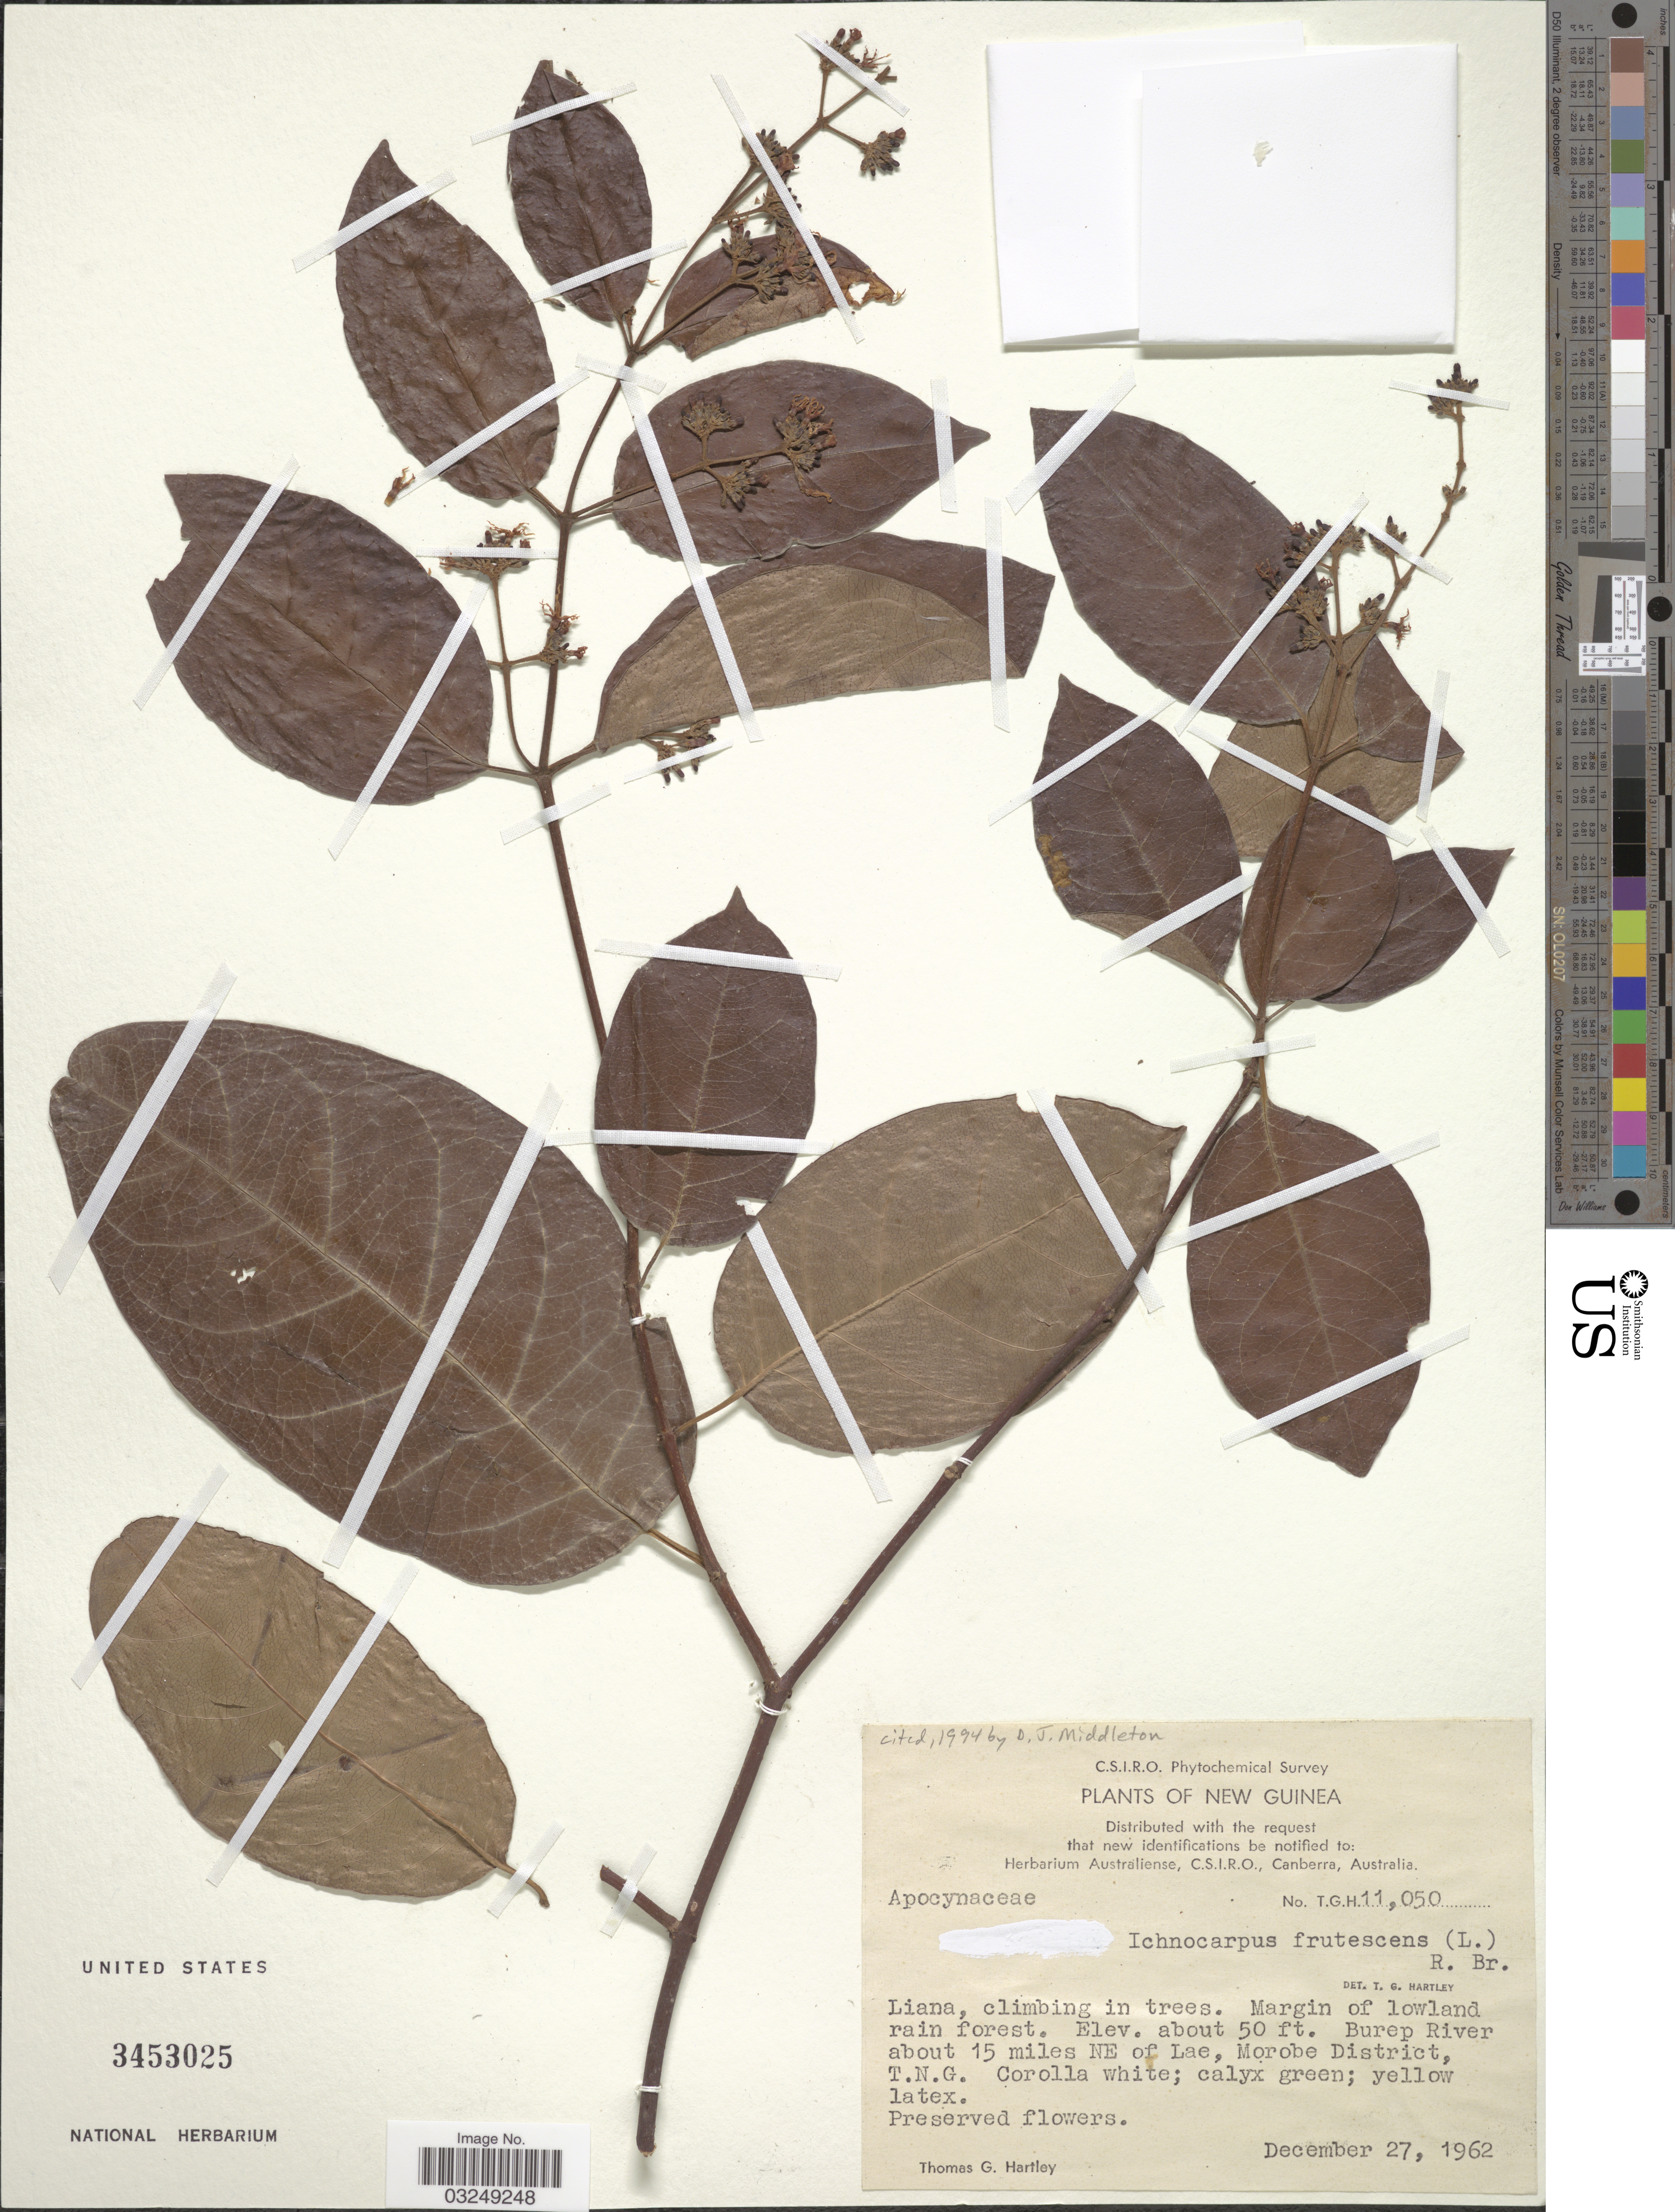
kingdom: Plantae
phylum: Tracheophyta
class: Magnoliopsida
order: Gentianales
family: Apocynaceae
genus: Ichnocarpus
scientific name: Ichnocarpus frutescens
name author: (L.) W.T. Aiton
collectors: T. G. Hartley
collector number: TGH11050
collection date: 1962-12-27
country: Papua New Guinea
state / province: Morobe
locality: New Guinea. Burep River about 15 miles NE of Lae, Morobe District, T.N.G.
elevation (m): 15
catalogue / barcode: US 3453025